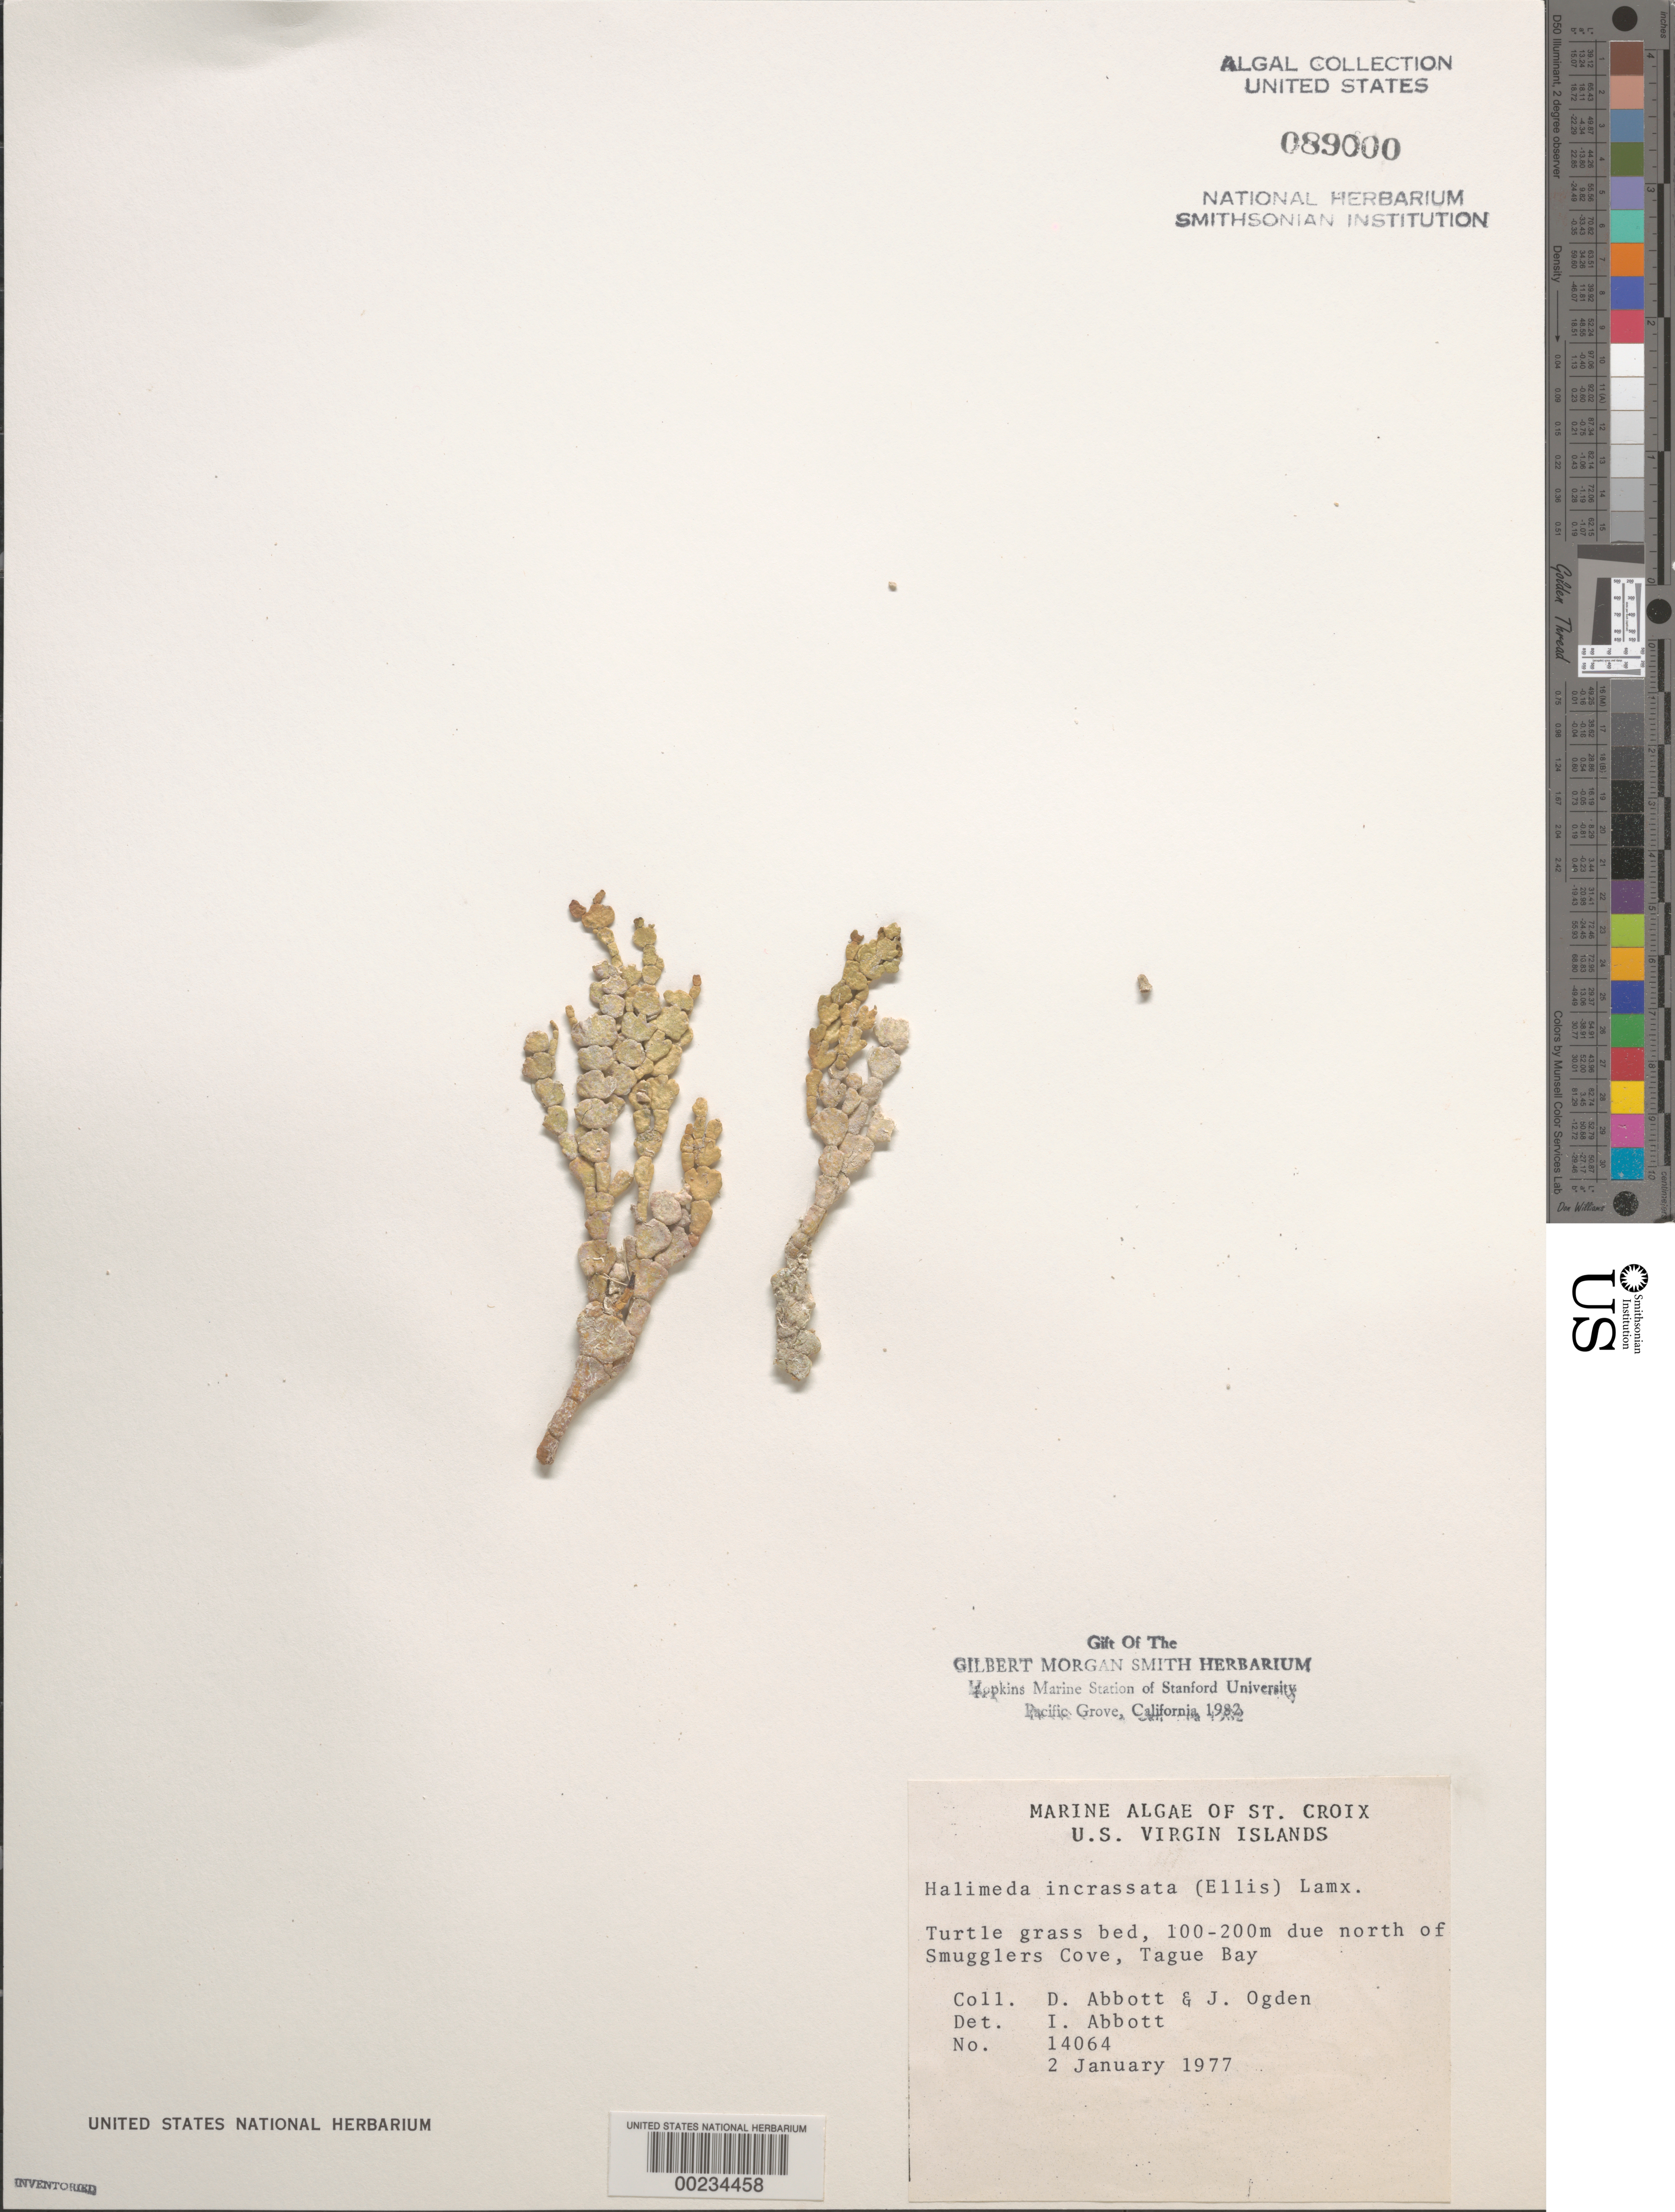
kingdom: Plantae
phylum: Chlorophyta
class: Ulvophyceae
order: Bryopsidales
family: Halimedaceae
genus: Halimeda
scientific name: Halimeda incrassata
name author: (J. Ellis) J.V.Lamouroux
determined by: Abbott, Isabella A.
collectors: D. P. Abbott & J. Ogden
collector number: IAA 14064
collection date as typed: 02 Jan 1977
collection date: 1977-01-02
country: U.S. Virgin Islands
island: St. Croix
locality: Tague Bay, north of Smuggler's Cove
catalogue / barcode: US 89000